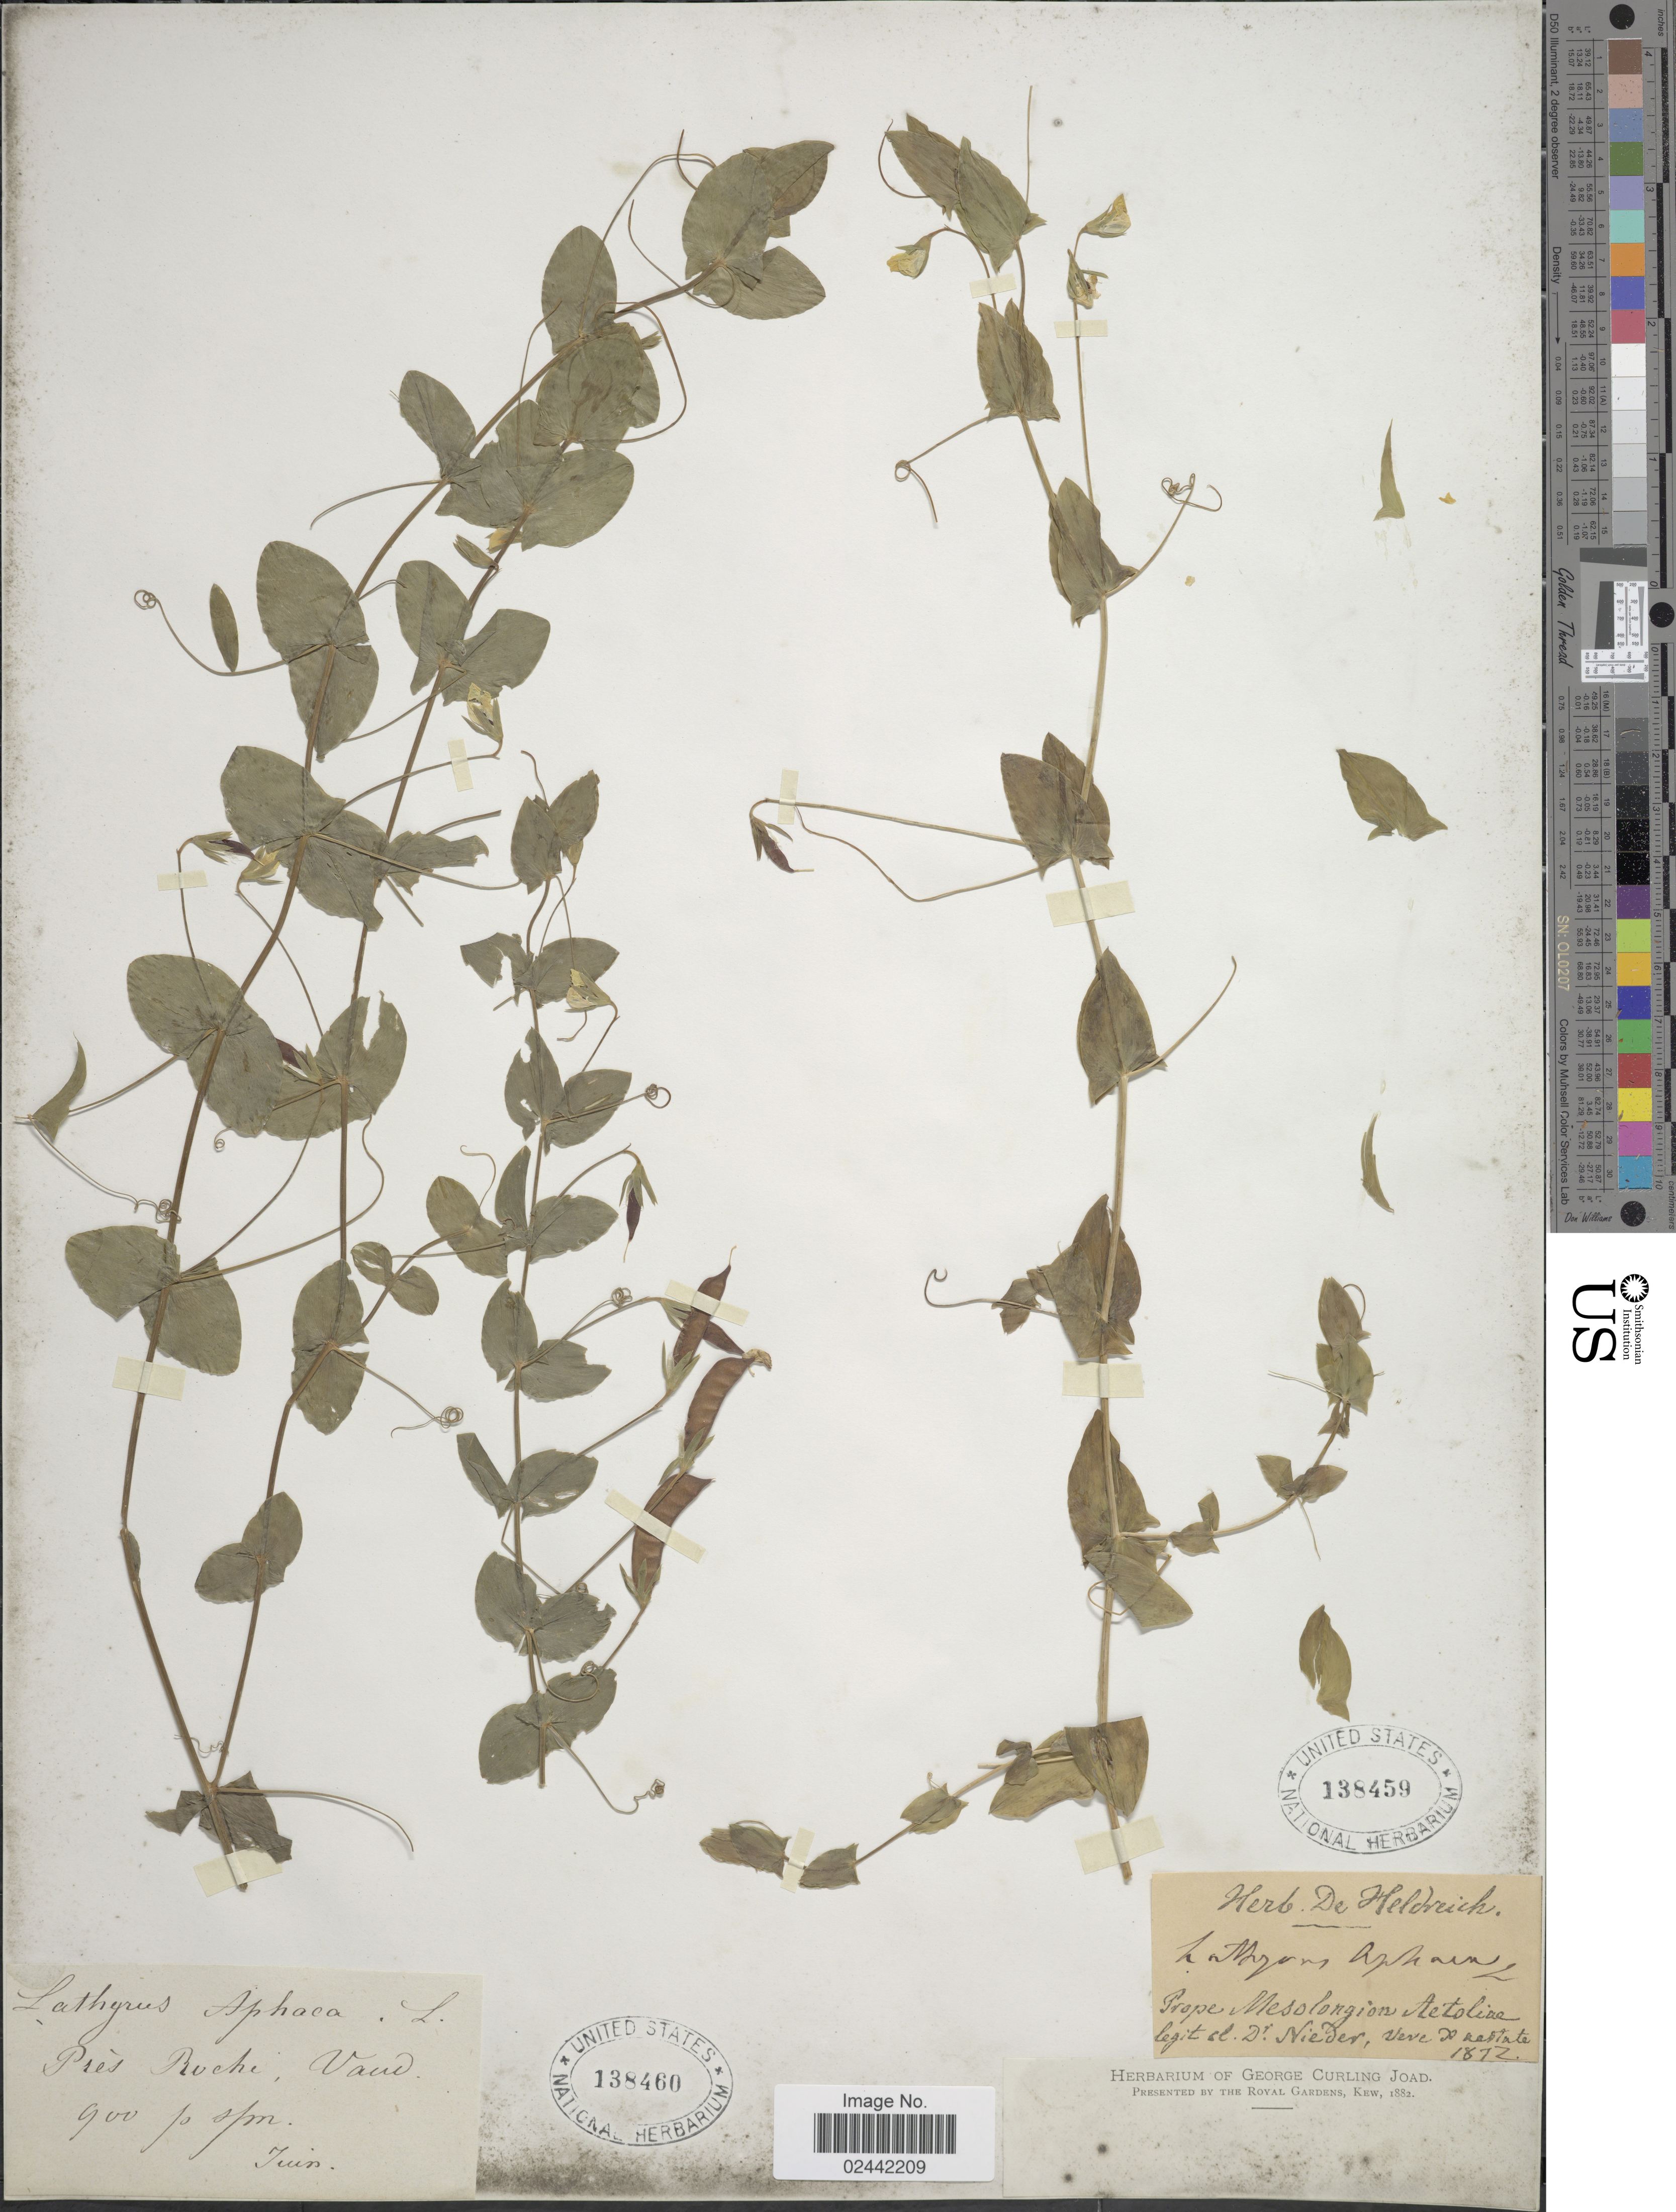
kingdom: Plantae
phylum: Tracheophyta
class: Magnoliopsida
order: Fabales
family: Fabaceae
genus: Lathyrus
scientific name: Lathyrus aphaca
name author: L.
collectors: Nieder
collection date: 1872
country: Greece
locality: Prope Mesolongio Aetoliae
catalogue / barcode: US 138459-2